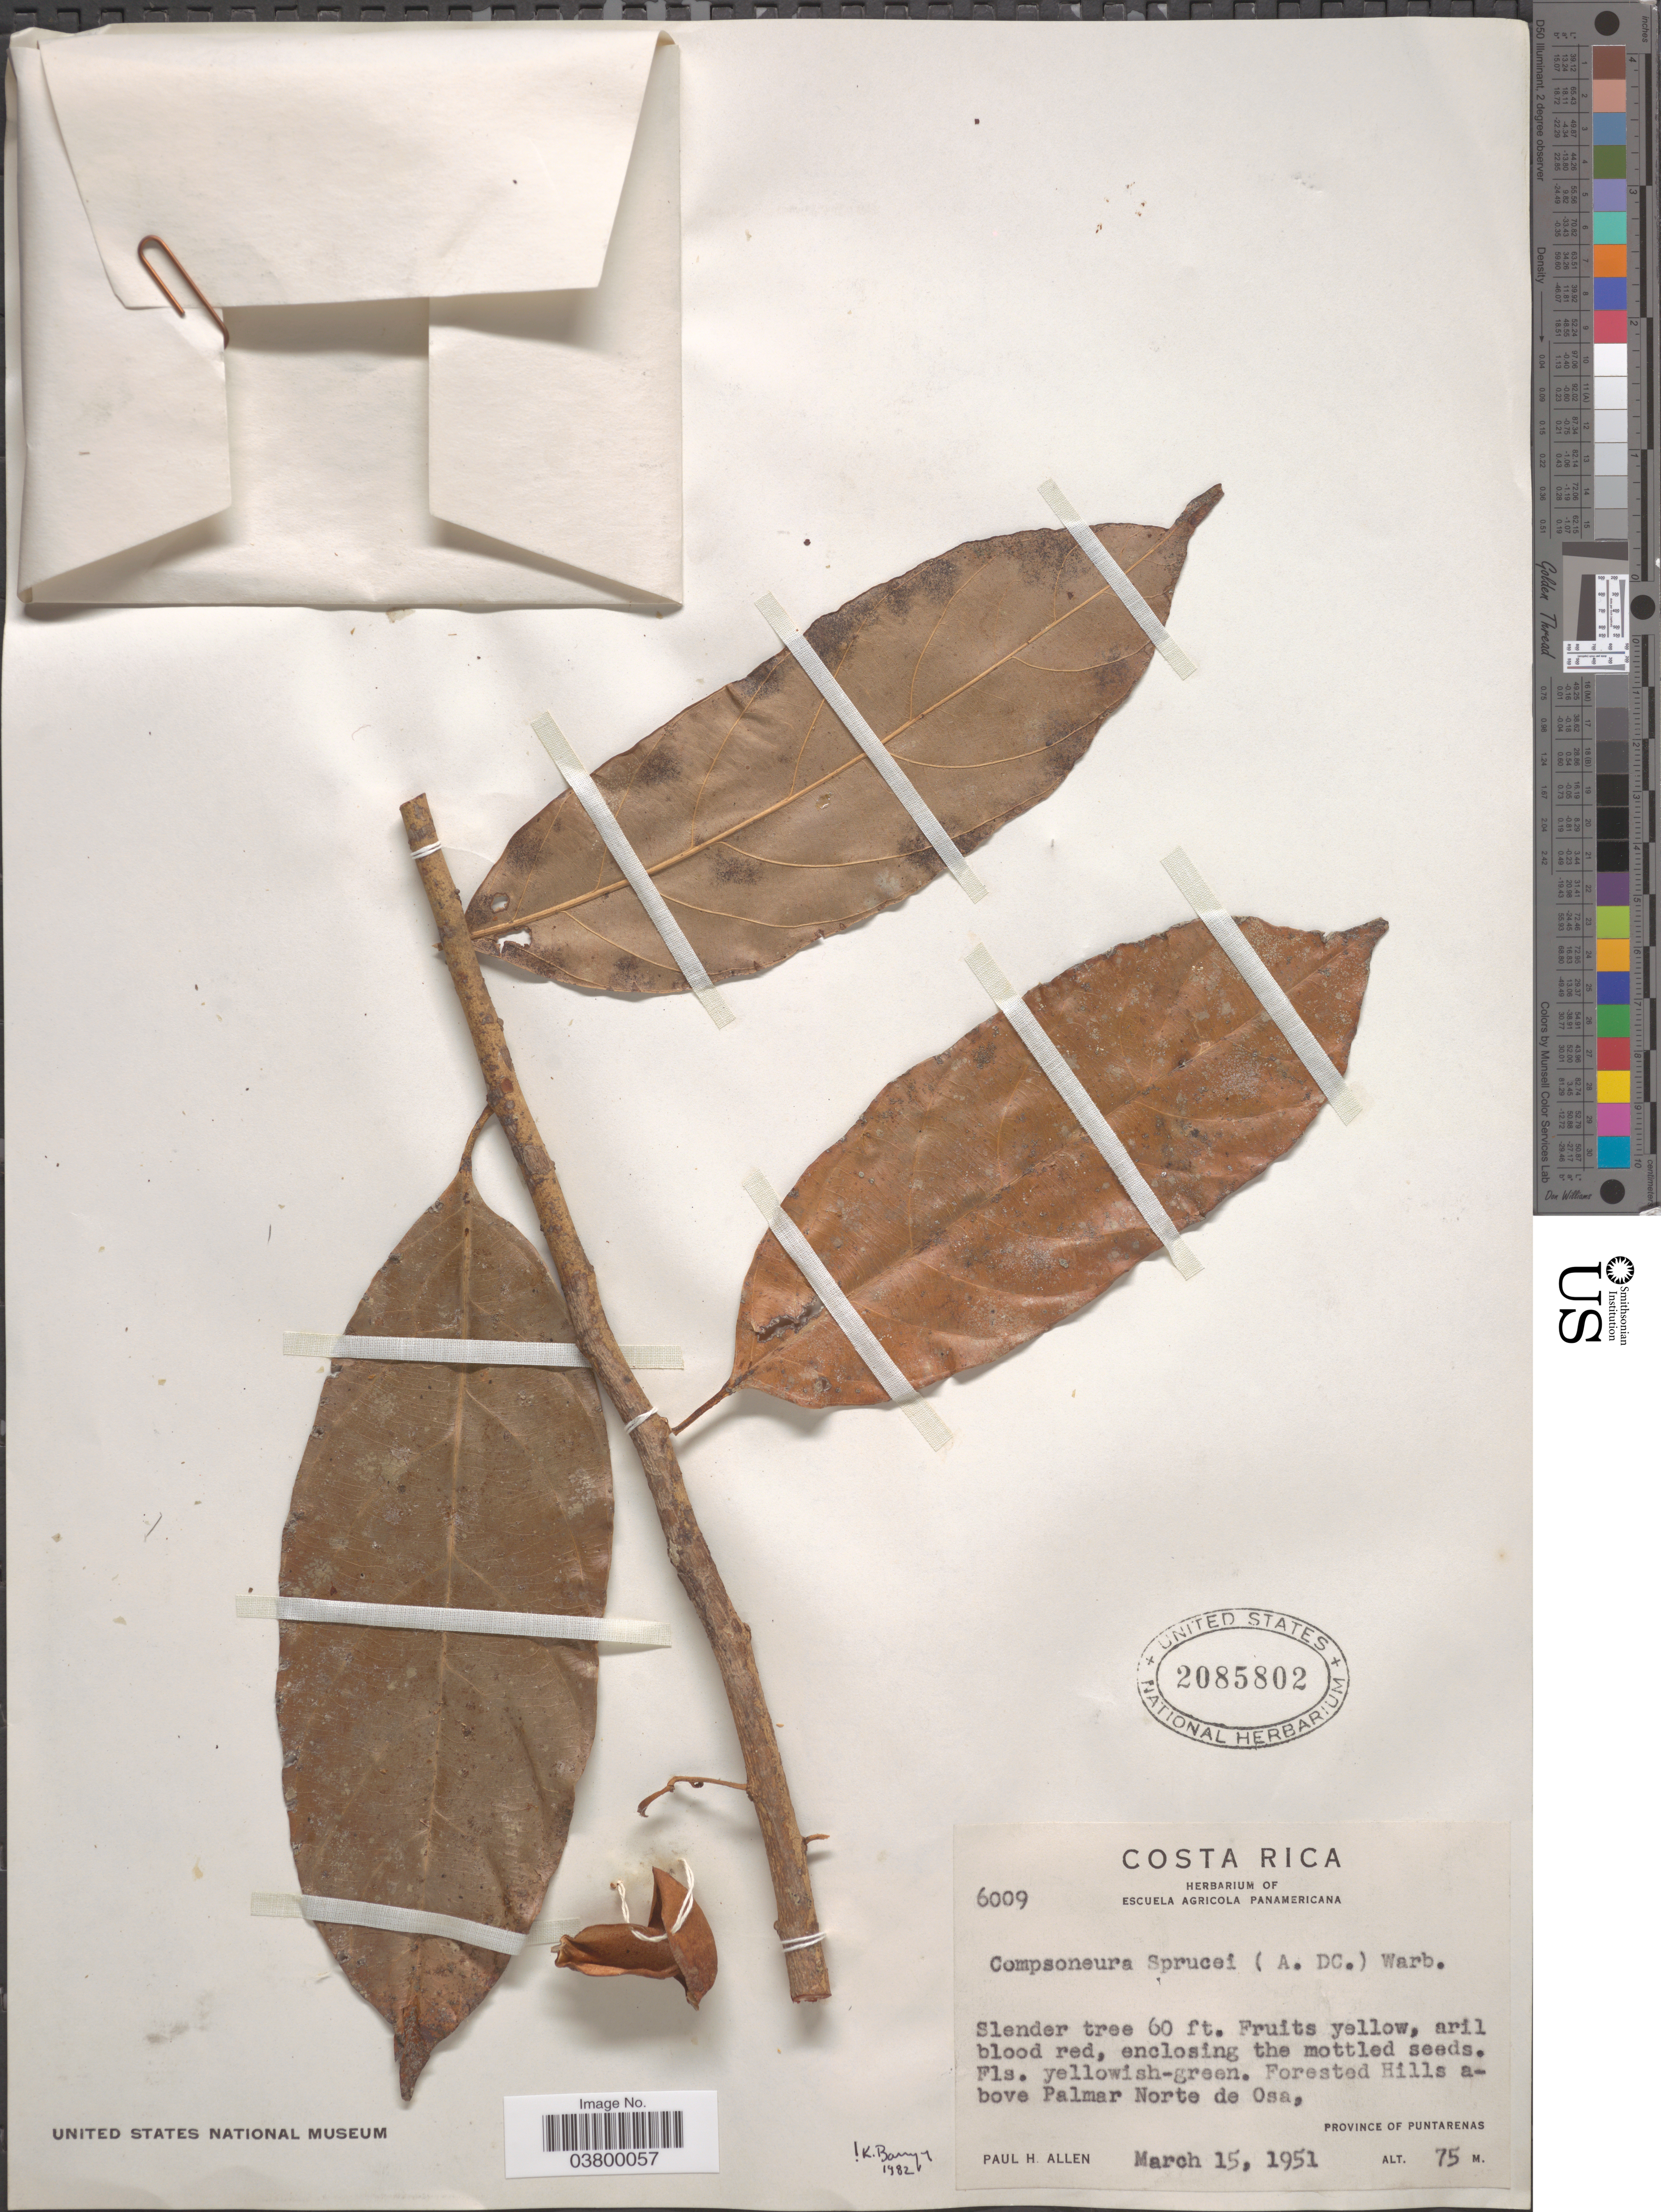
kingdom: Plantae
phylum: Tracheophyta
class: Magnoliopsida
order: Magnoliales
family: Myristicaceae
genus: Compsoneura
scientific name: Compsoneura sprucei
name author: (A. DC.) Warb.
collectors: P. H. Allen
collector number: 6009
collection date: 1951-03-15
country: Costa Rica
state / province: Puntarenas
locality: Forested Hills above Palmar Norte de Osa.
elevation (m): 75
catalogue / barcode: US 2085802